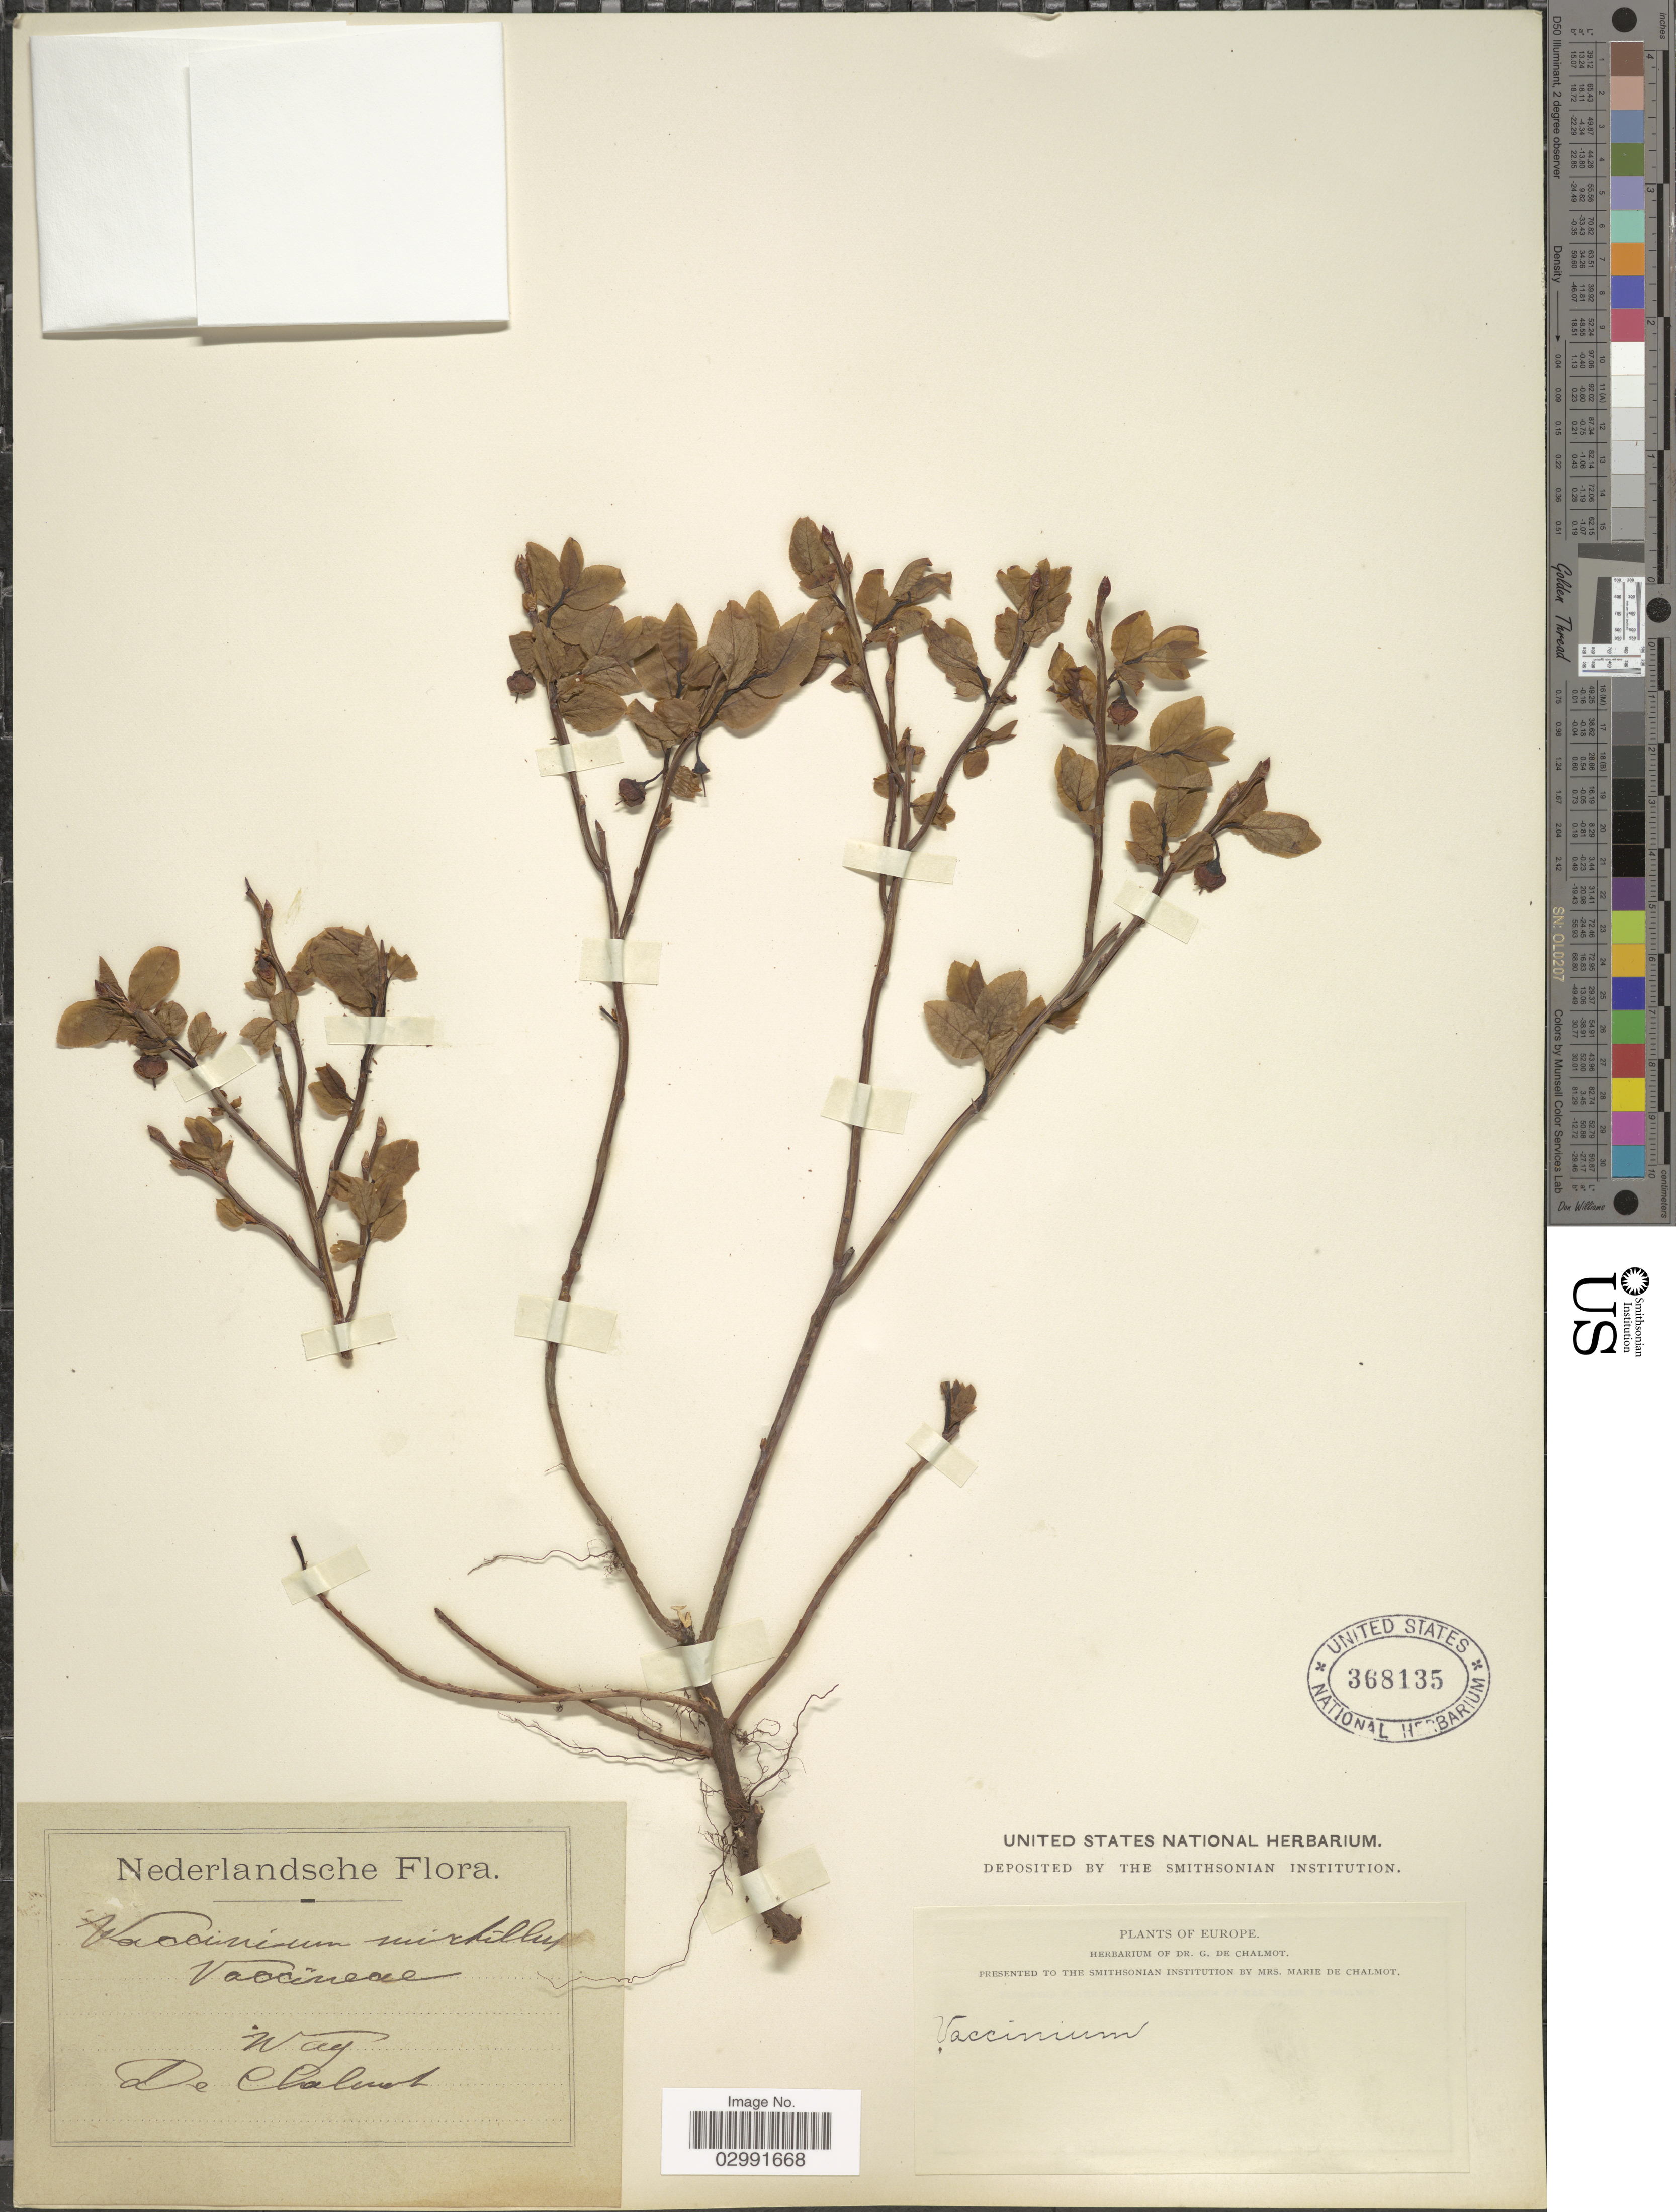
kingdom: Plantae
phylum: Tracheophyta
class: Magnoliopsida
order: Ericales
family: Ericaceae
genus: Vaccinium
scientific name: Vaccinium myrtillus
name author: L.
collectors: G. de Chalmot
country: Netherlands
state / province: Gelderland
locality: Wag.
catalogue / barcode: US 368135